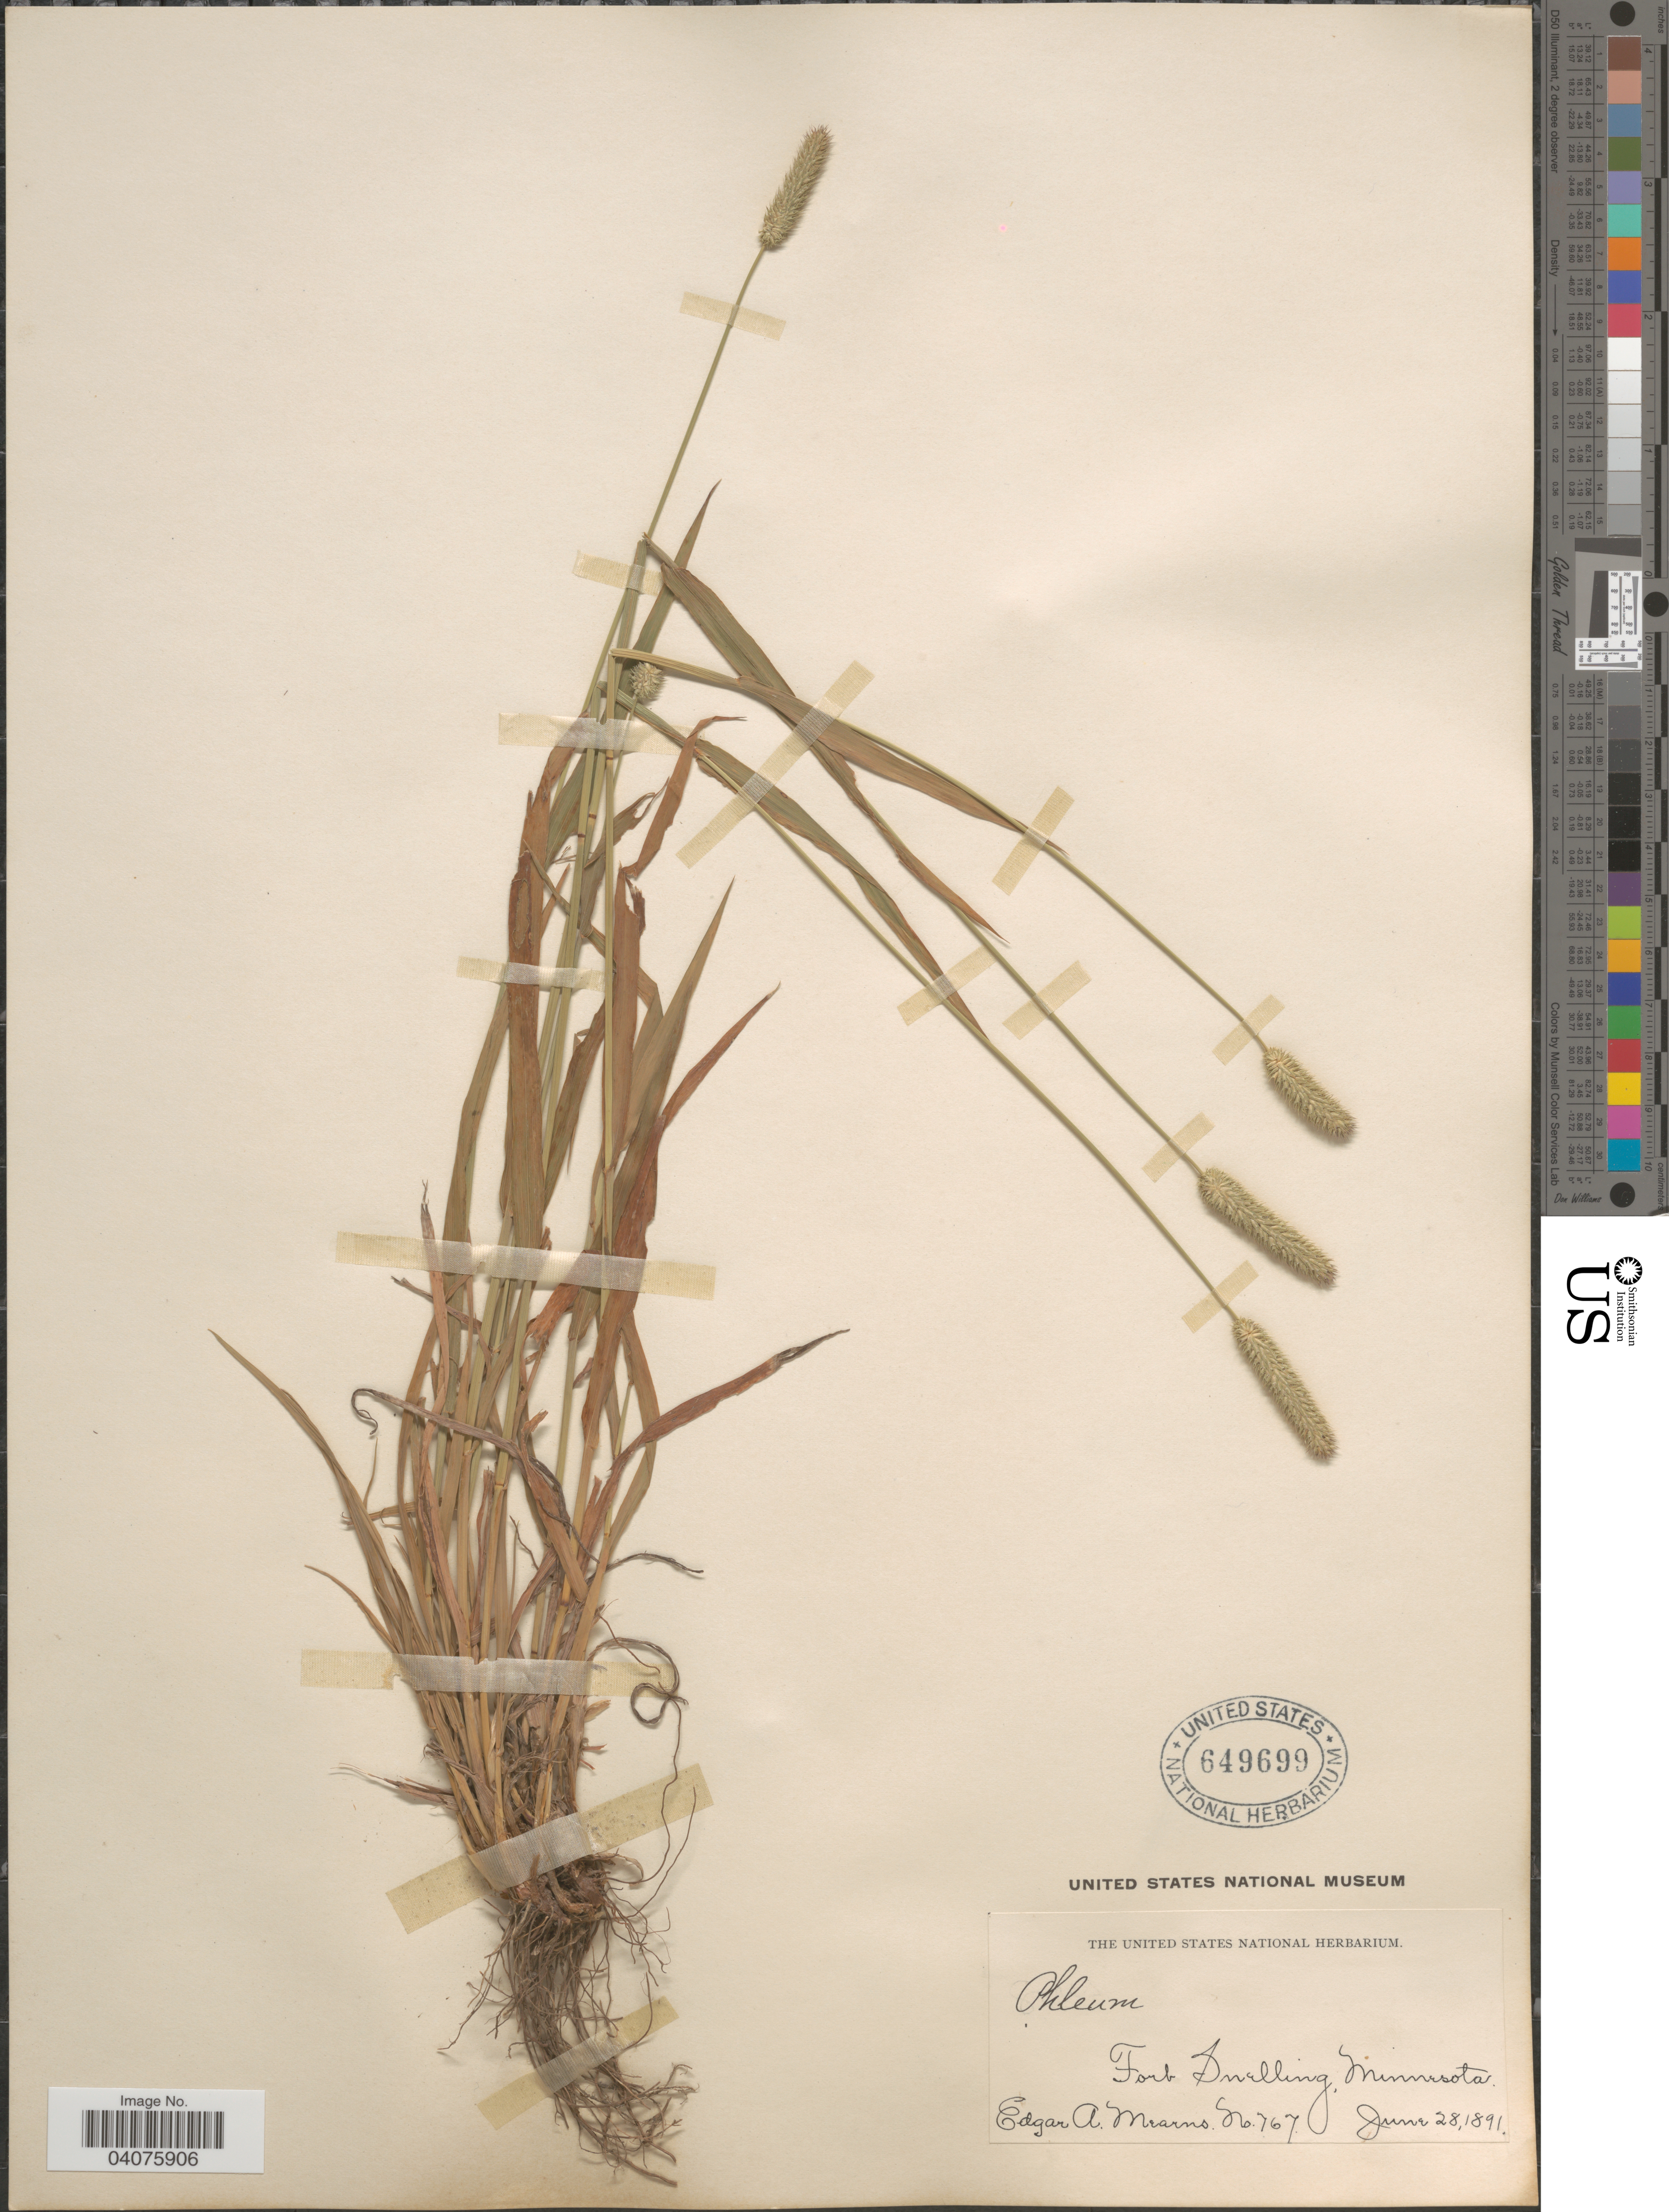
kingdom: Plantae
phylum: Tracheophyta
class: Liliopsida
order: Poales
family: Poaceae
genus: Phleum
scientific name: Phleum pratense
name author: L.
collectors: E. A. Mearns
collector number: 767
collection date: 1891-06-28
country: United States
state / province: Minnesota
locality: Fort Snelling.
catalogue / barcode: US 649699